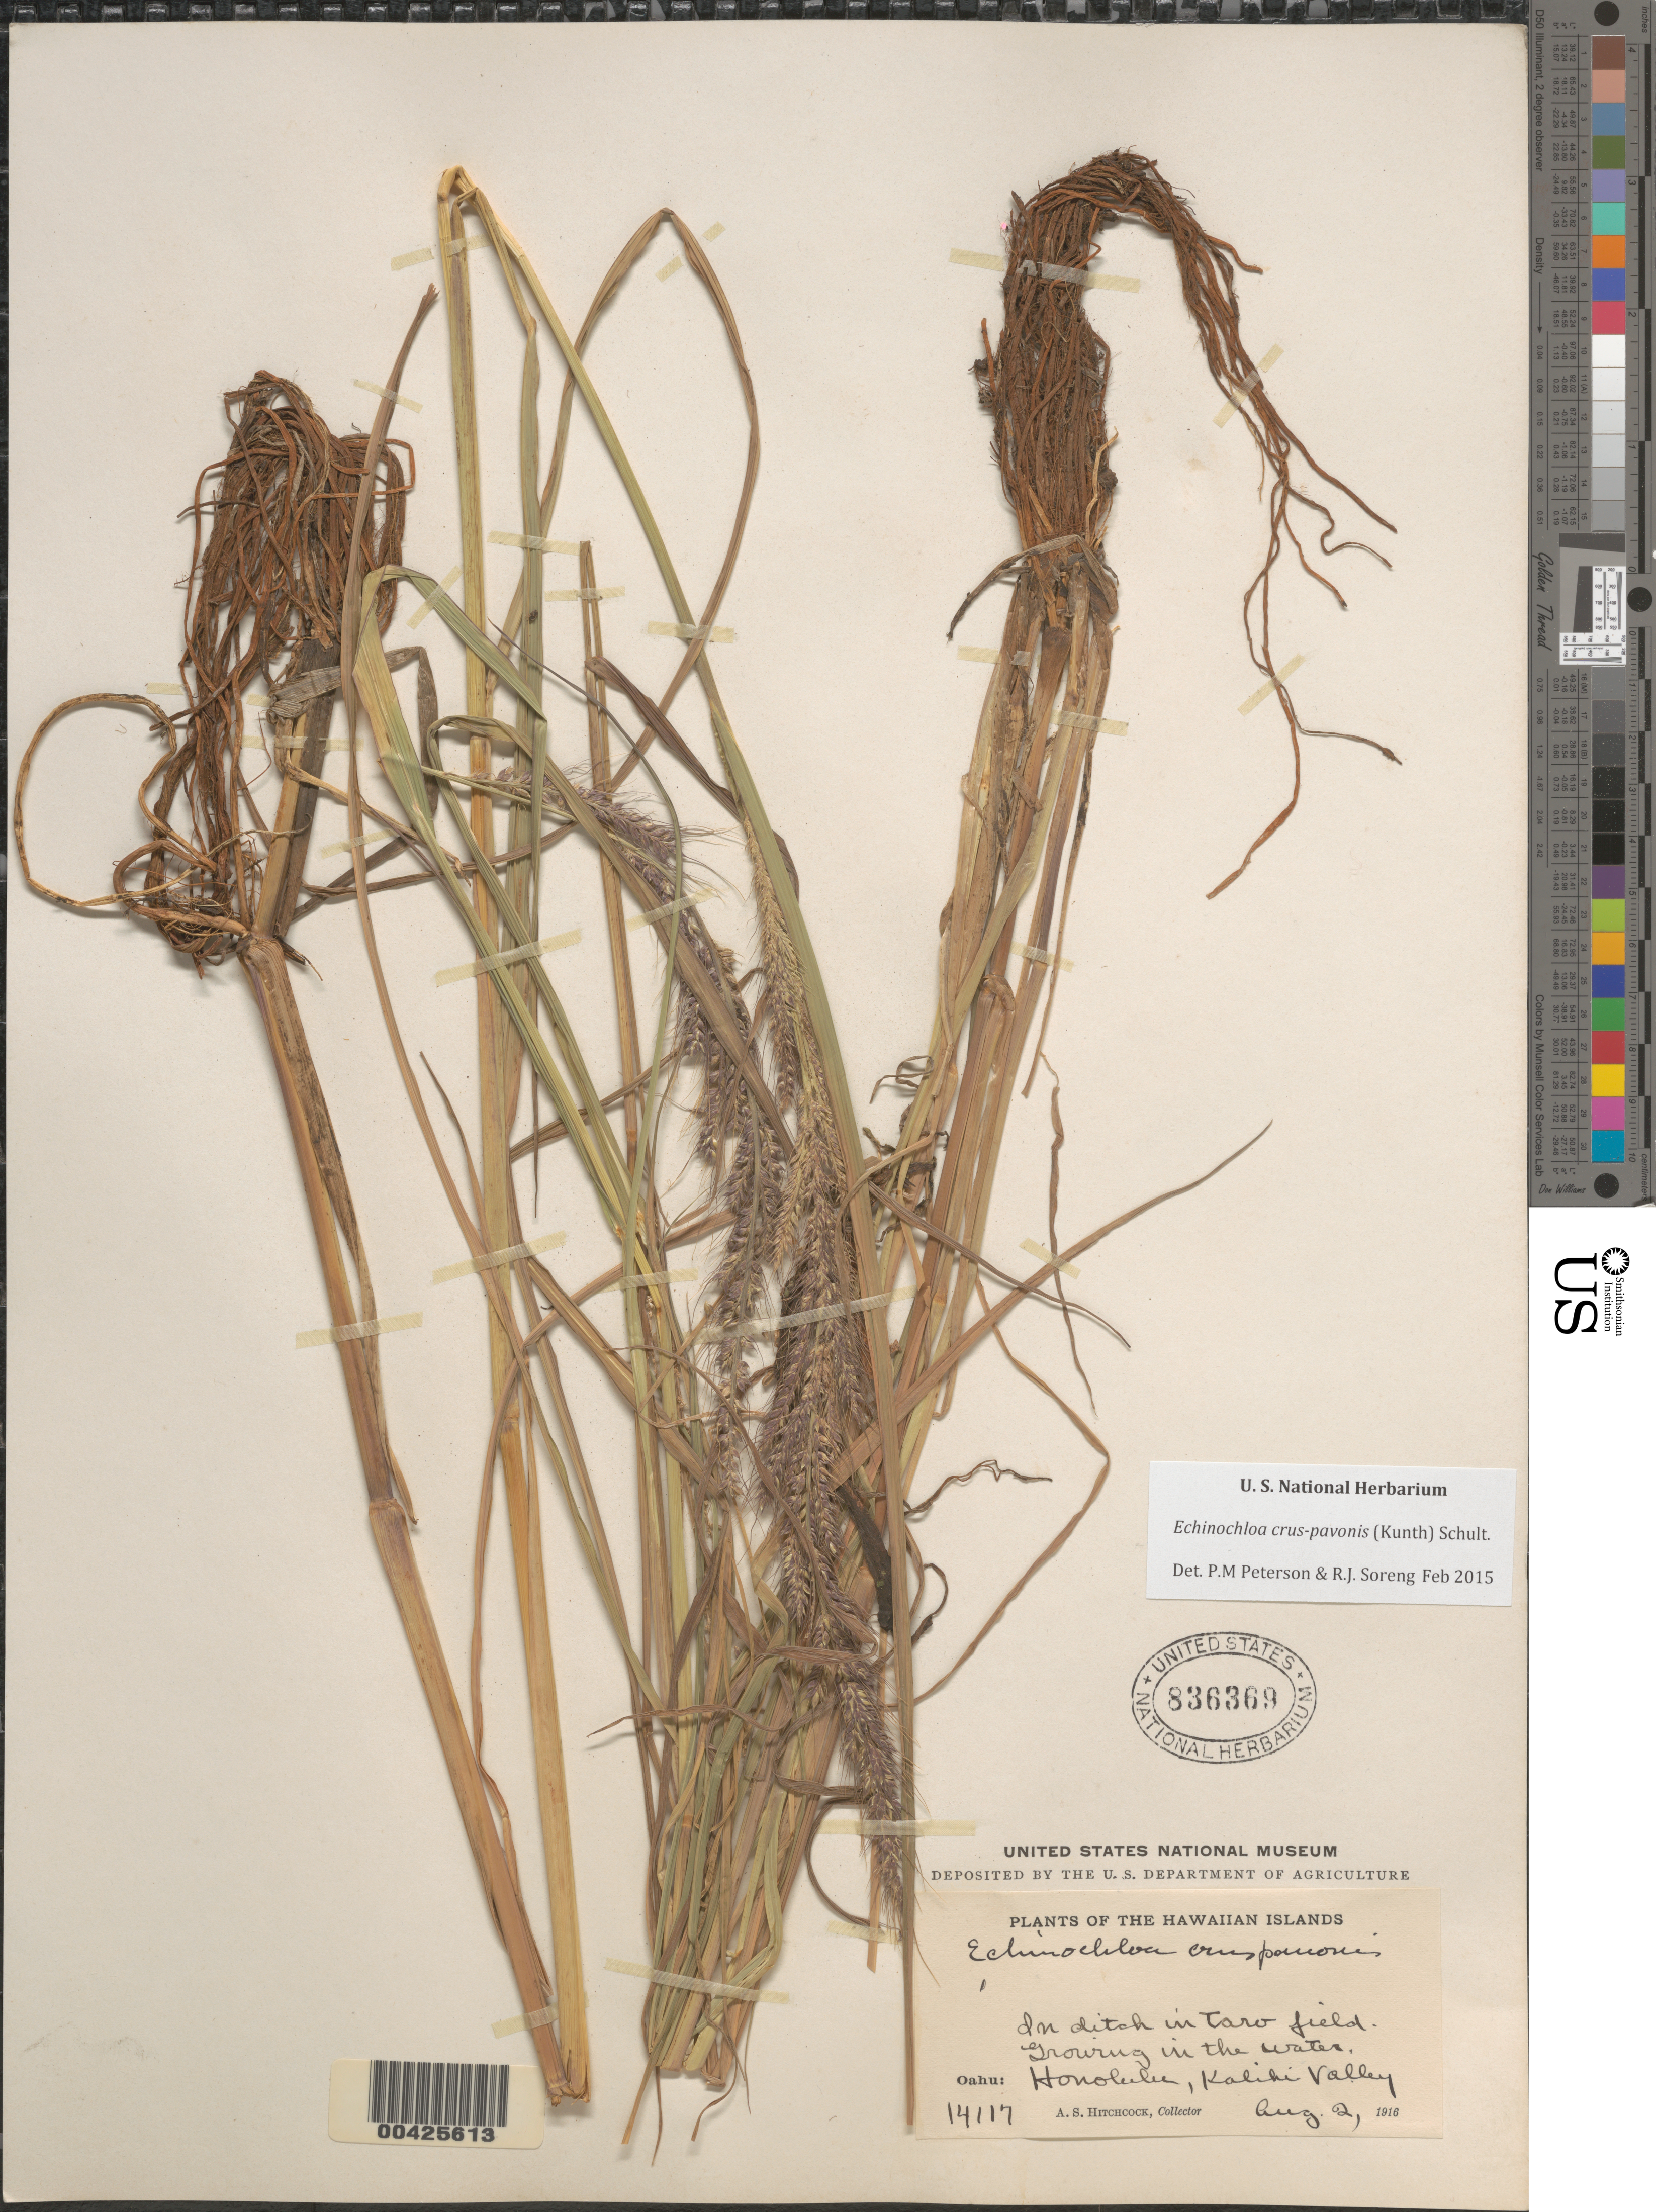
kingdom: Plantae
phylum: Tracheophyta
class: Liliopsida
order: Poales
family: Poaceae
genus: Echinochloa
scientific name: Echinochloa crus-galli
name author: (L.) P. Beauv.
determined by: Wagner, W. L., (BOT), Smithsonian Institution - National Museum of Natural History (UNITED STATES)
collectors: A. S. Hitchcock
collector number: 14117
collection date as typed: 2 Aug 1916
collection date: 1916-08-02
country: United States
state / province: Hawaii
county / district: Honolulu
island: Oahu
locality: Honolulu, Kalihi Valley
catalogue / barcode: US 836369